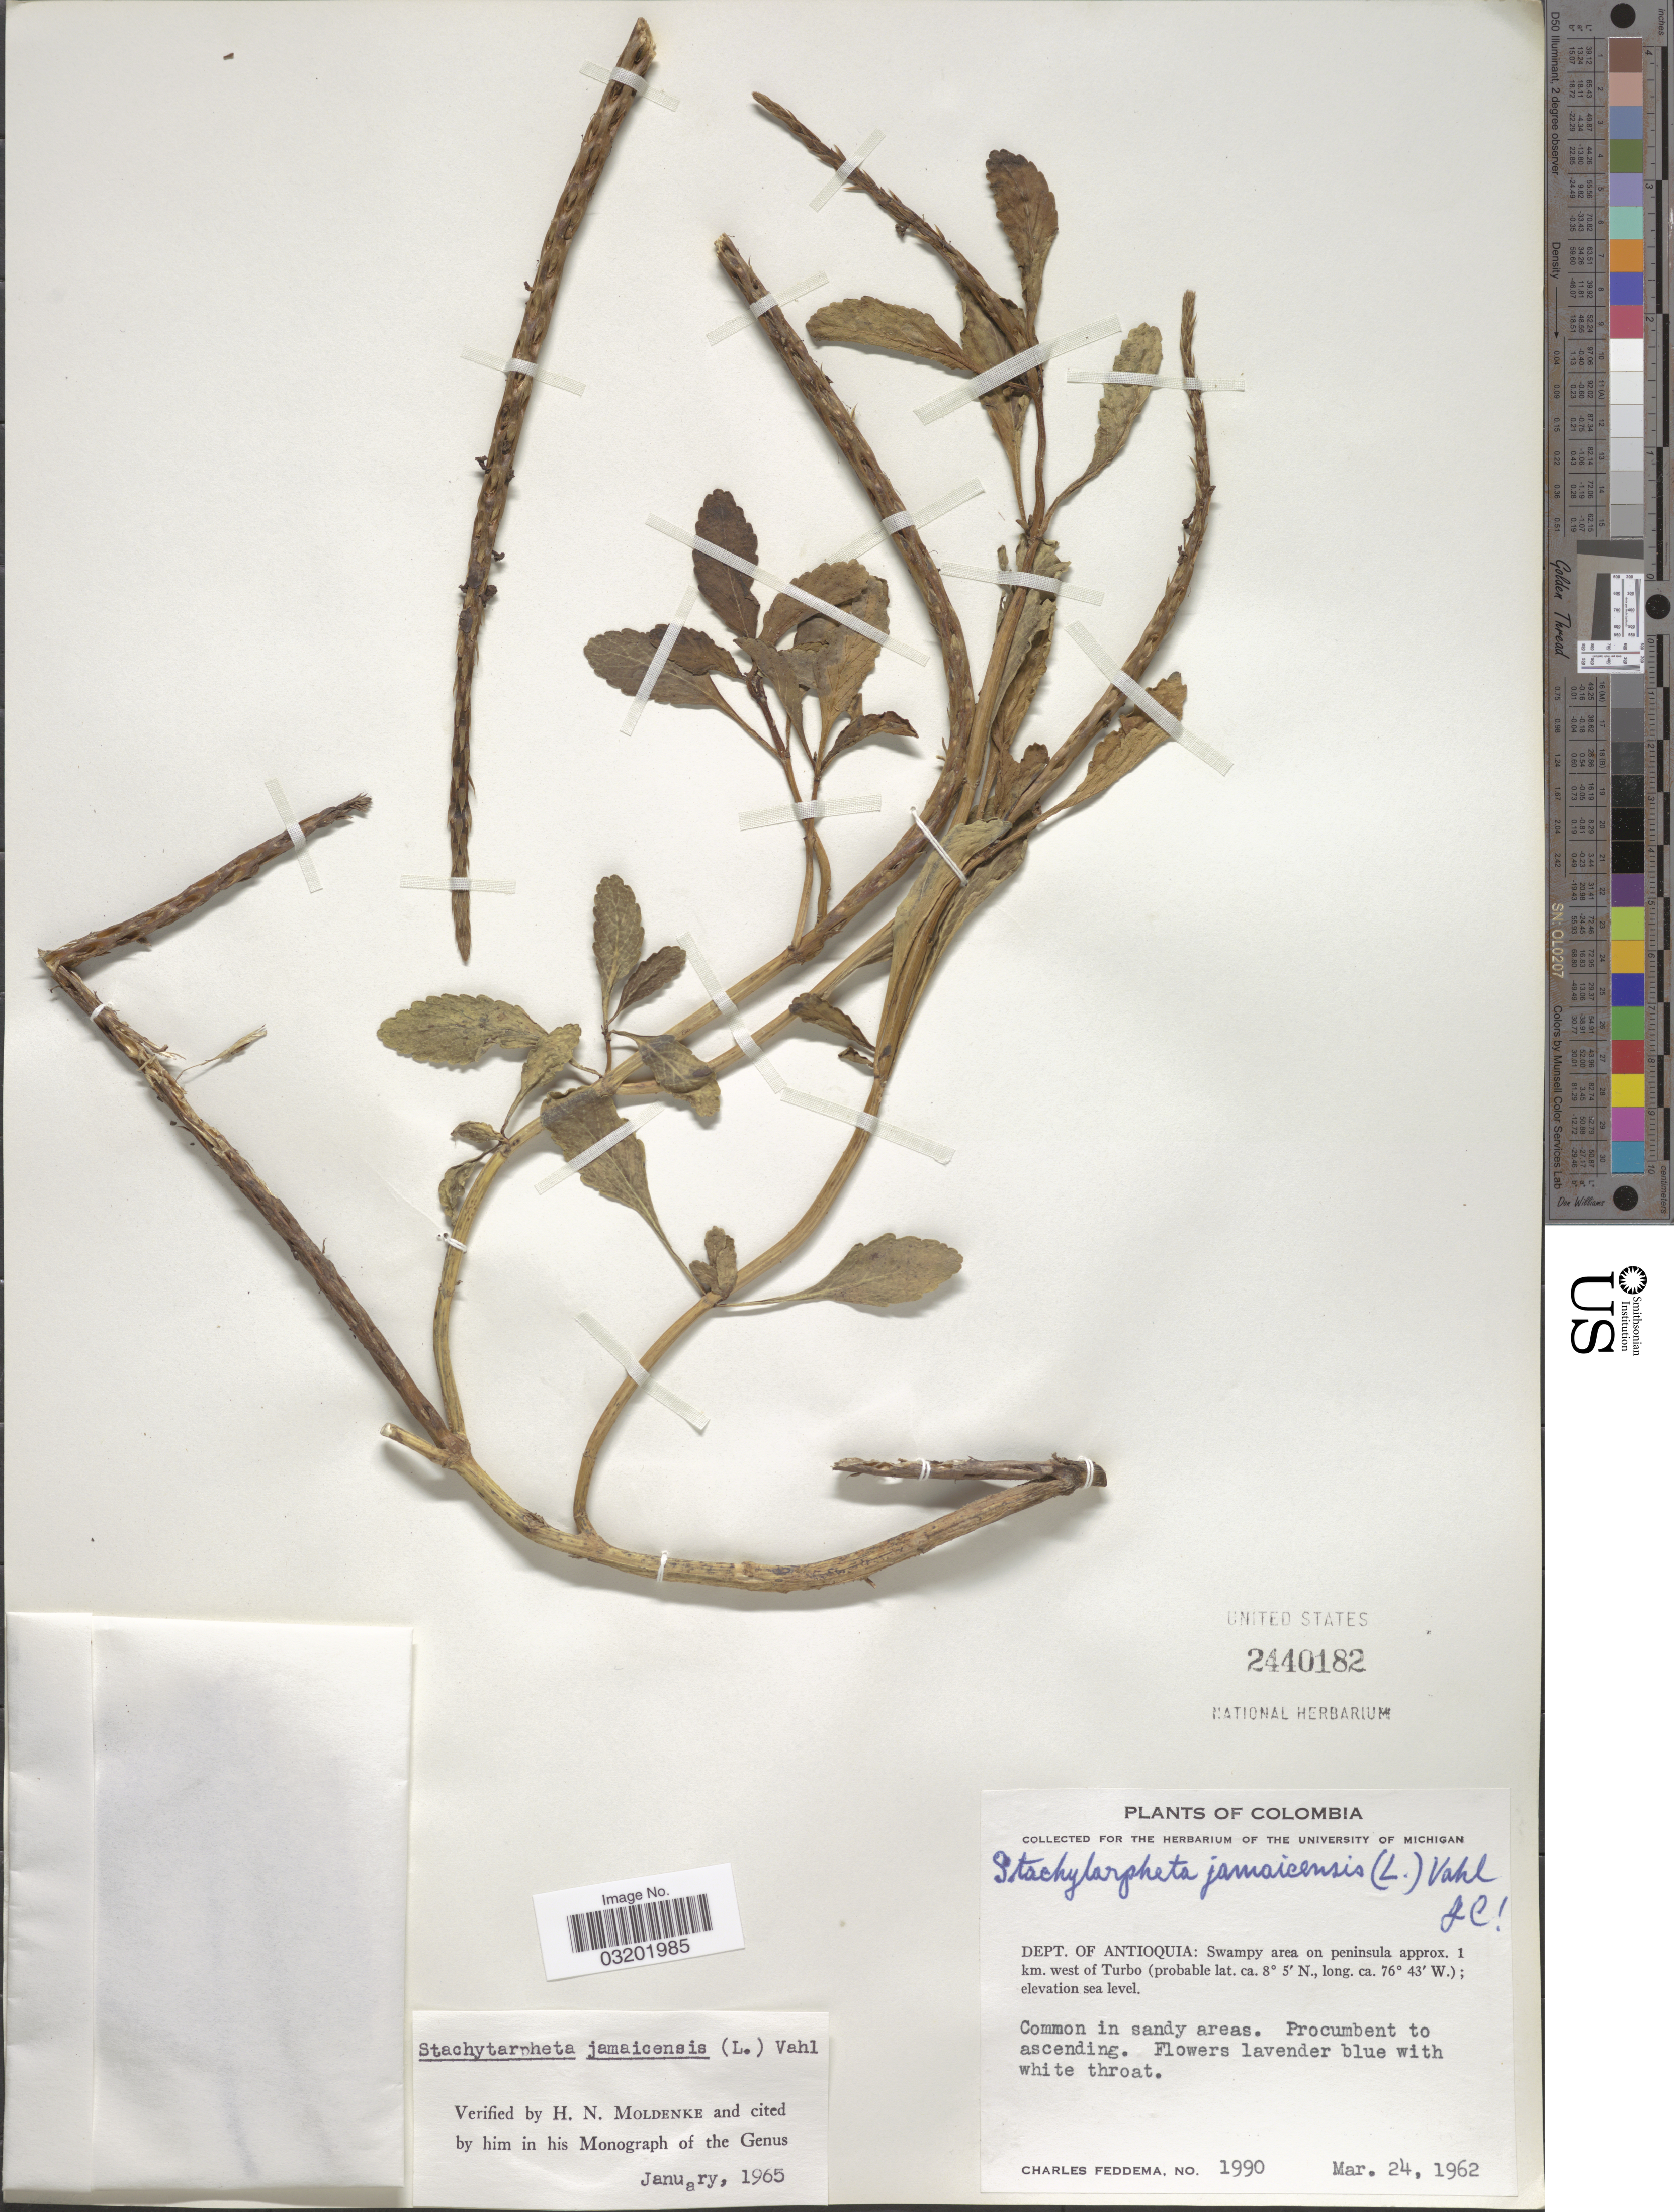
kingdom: Plantae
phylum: Tracheophyta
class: Magnoliopsida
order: Lamiales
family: Verbenaceae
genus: Stachytarpheta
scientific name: Stachytarpheta jamaicensis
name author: (L.) Vahl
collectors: C. Feddema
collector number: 1990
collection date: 1962-03-24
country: Colombia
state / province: Antioquia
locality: Dept. of Antioquia: Swampy area on peninsula approx. 1 km. west of Turbo.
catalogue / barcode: US 2440182